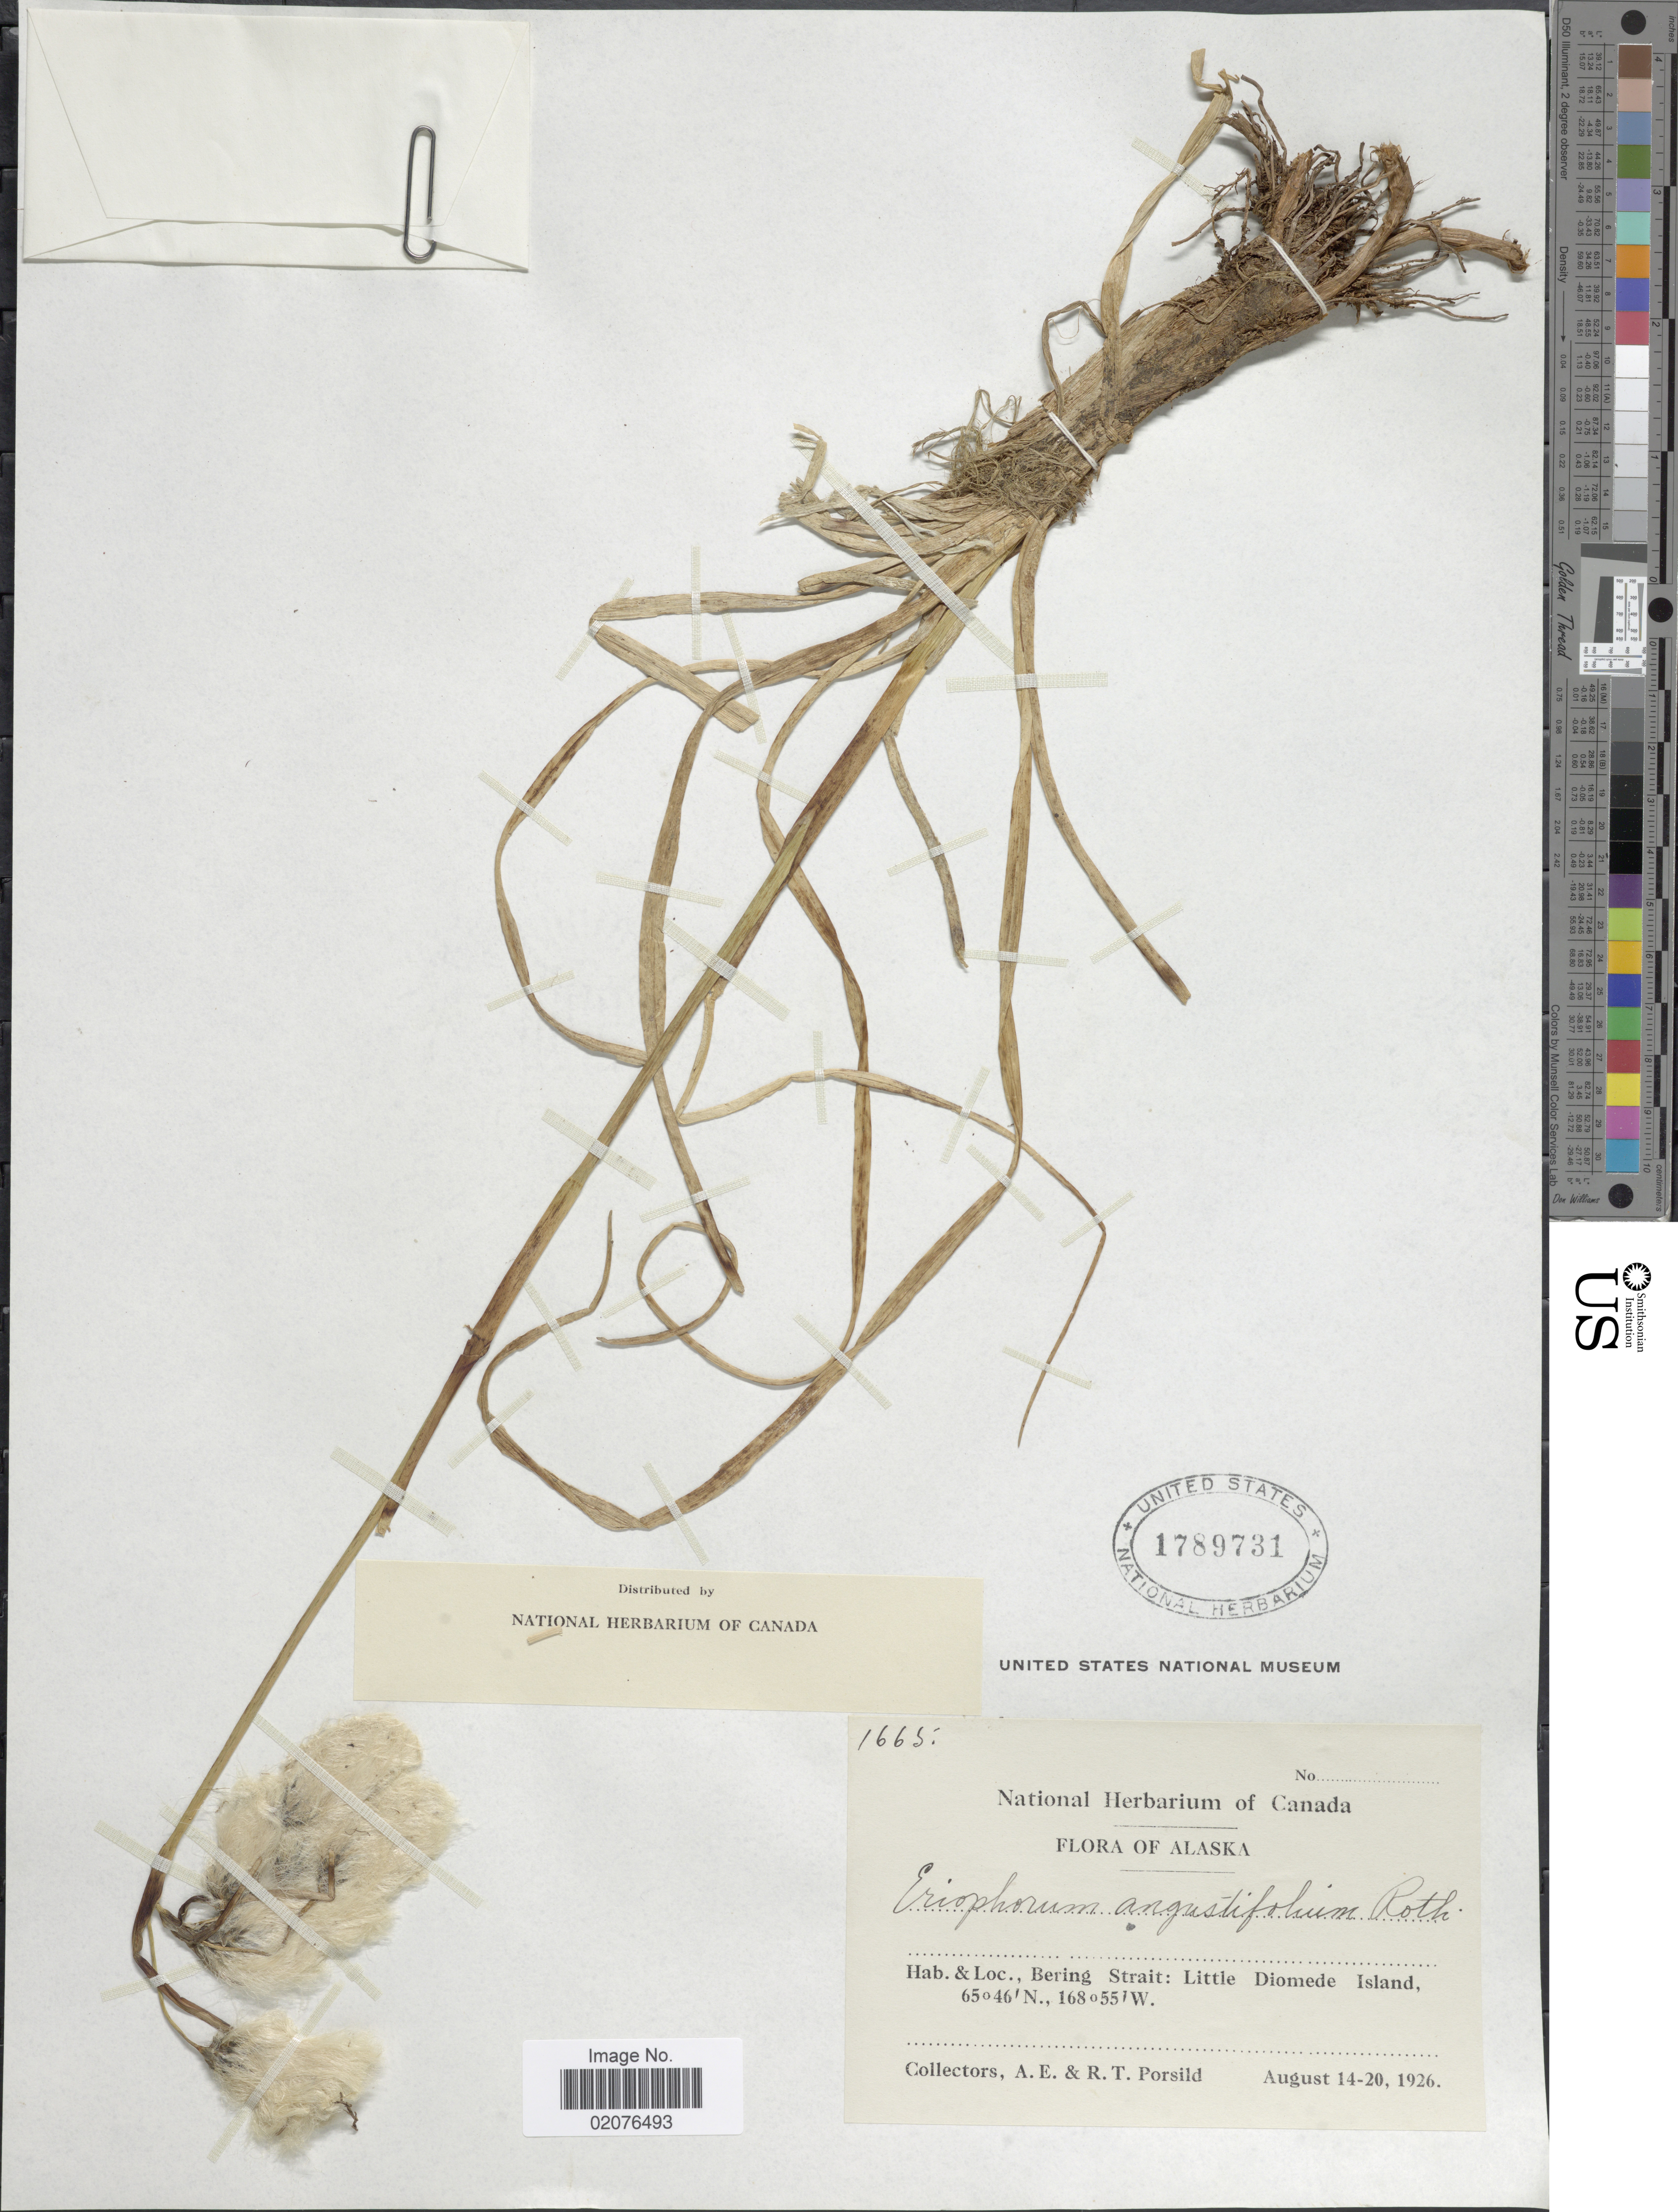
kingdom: Plantae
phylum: Tracheophyta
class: Liliopsida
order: Poales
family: Cyperaceae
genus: Eriophorum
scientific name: Eriophorum angustifolium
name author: Honck.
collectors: A. E. Porsild & R. T. Porsild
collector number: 1665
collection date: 1926-08-14/1926-08-20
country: United States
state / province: Alaska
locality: Bering Strait: little Diomede Island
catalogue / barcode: US 1789731